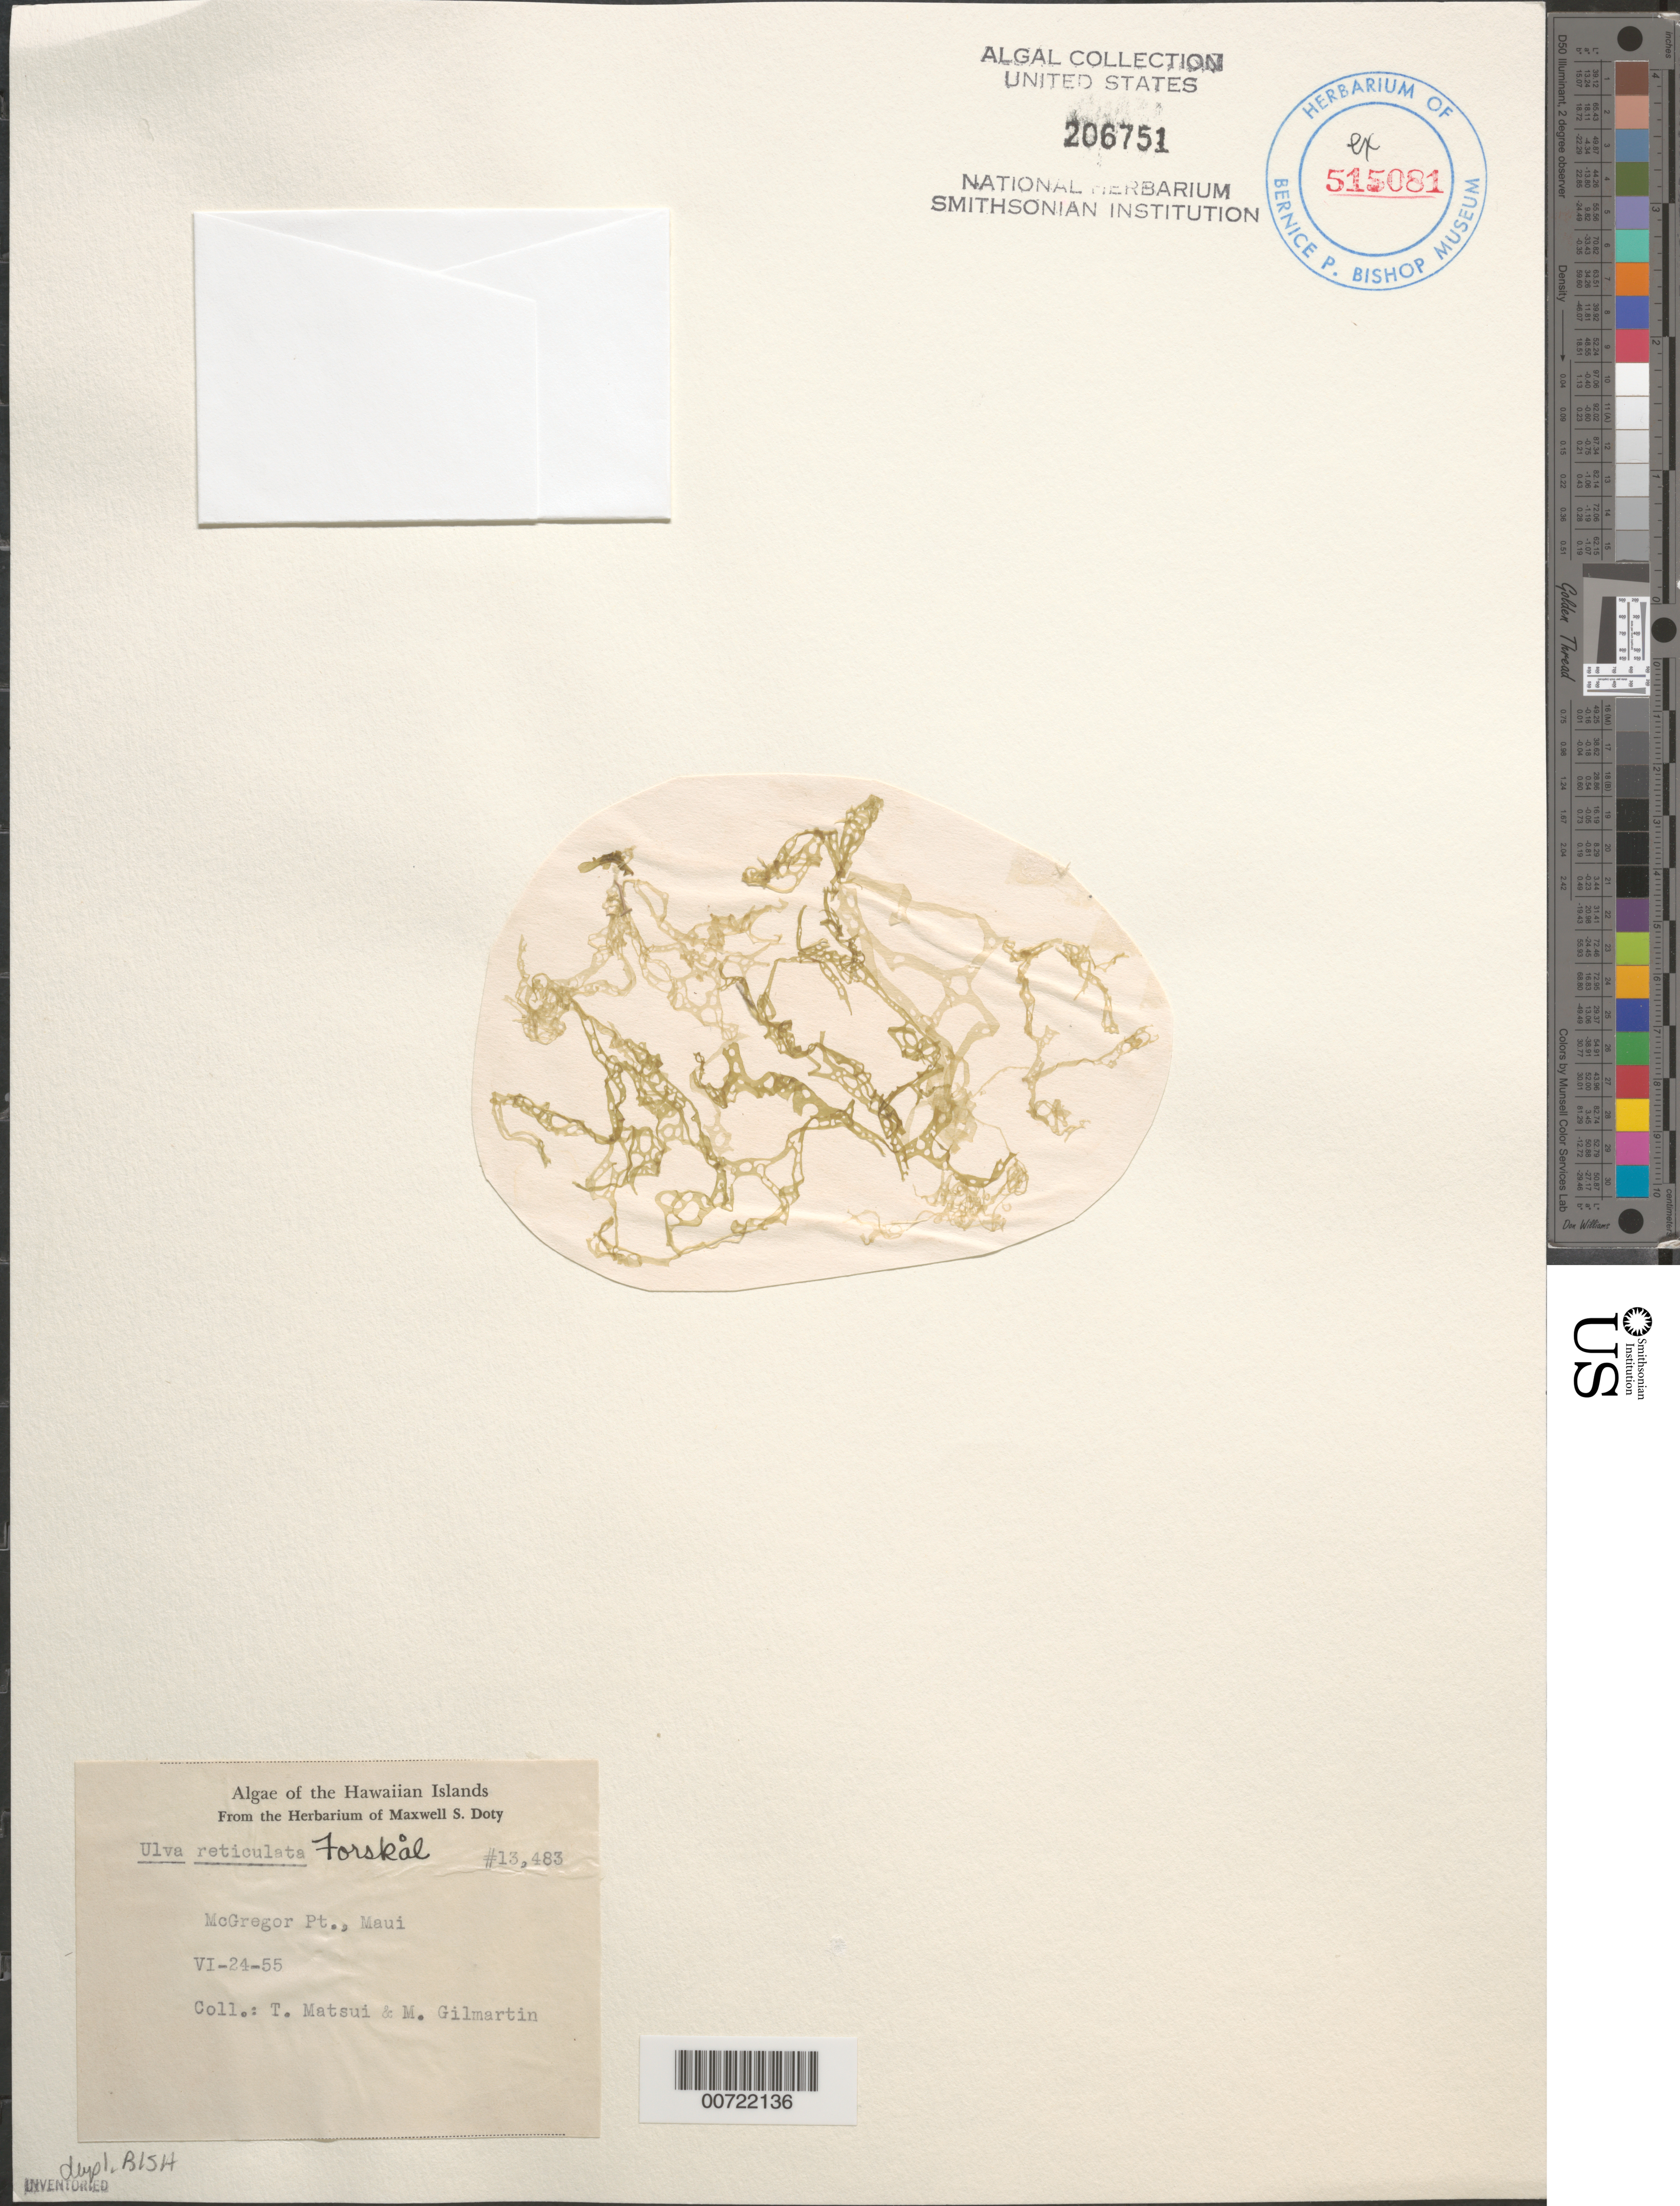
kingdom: Plantae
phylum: Chlorophyta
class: Ulvophyceae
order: Ulvales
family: Ulvaceae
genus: Ulva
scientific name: Ulva reticulata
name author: Forssk.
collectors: T. Matsui & M. Gilmartin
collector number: MSD 13483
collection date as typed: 24 Jun 1955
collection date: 1955-06-24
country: United States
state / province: Hawaii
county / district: Maui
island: Maui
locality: McGregor Point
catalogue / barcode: US 206751